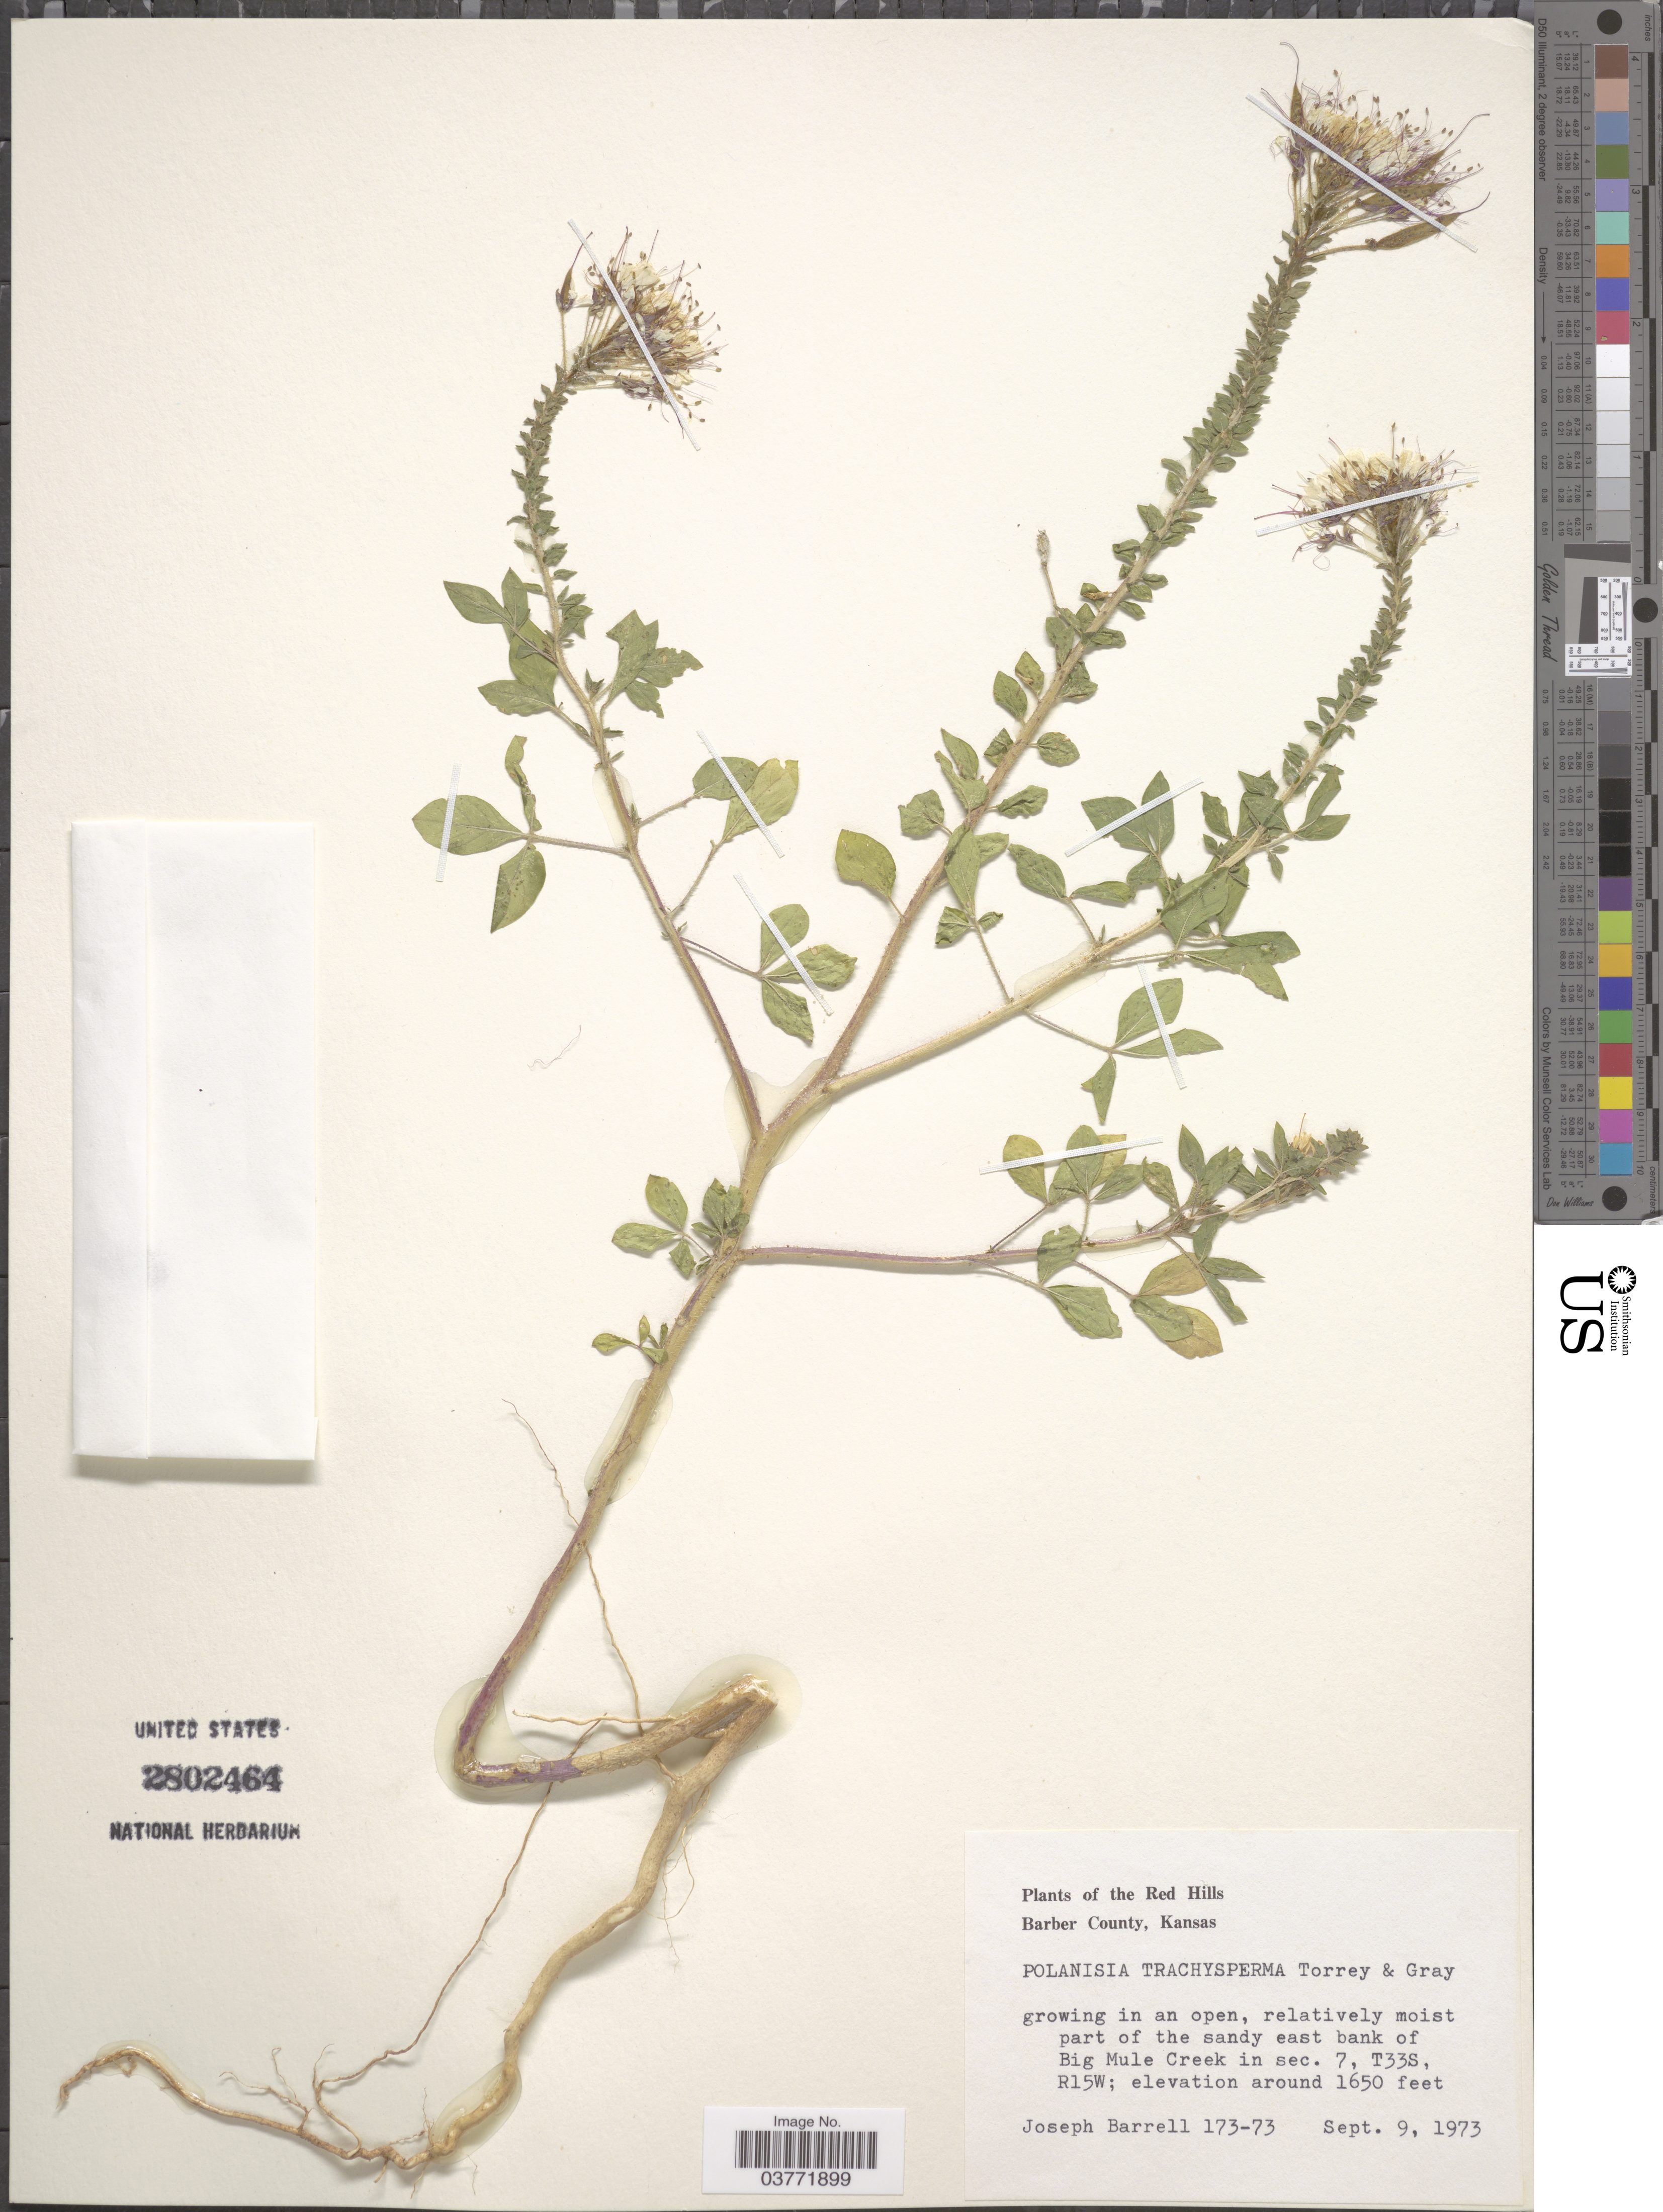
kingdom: Plantae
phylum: Tracheophyta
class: Magnoliopsida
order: Brassicales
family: Cleomaceae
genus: Polanisia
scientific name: Polanisia trachysperma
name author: Torr. & A. Gray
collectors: J. Barrell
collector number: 173-73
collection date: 1973-09-09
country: United States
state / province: Kansas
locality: Red Hills Barber County. Relatively moist part of the sandy east bank of Big Mule Creek in sec. 7, T33S, R15W.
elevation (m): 503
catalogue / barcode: US 2802464